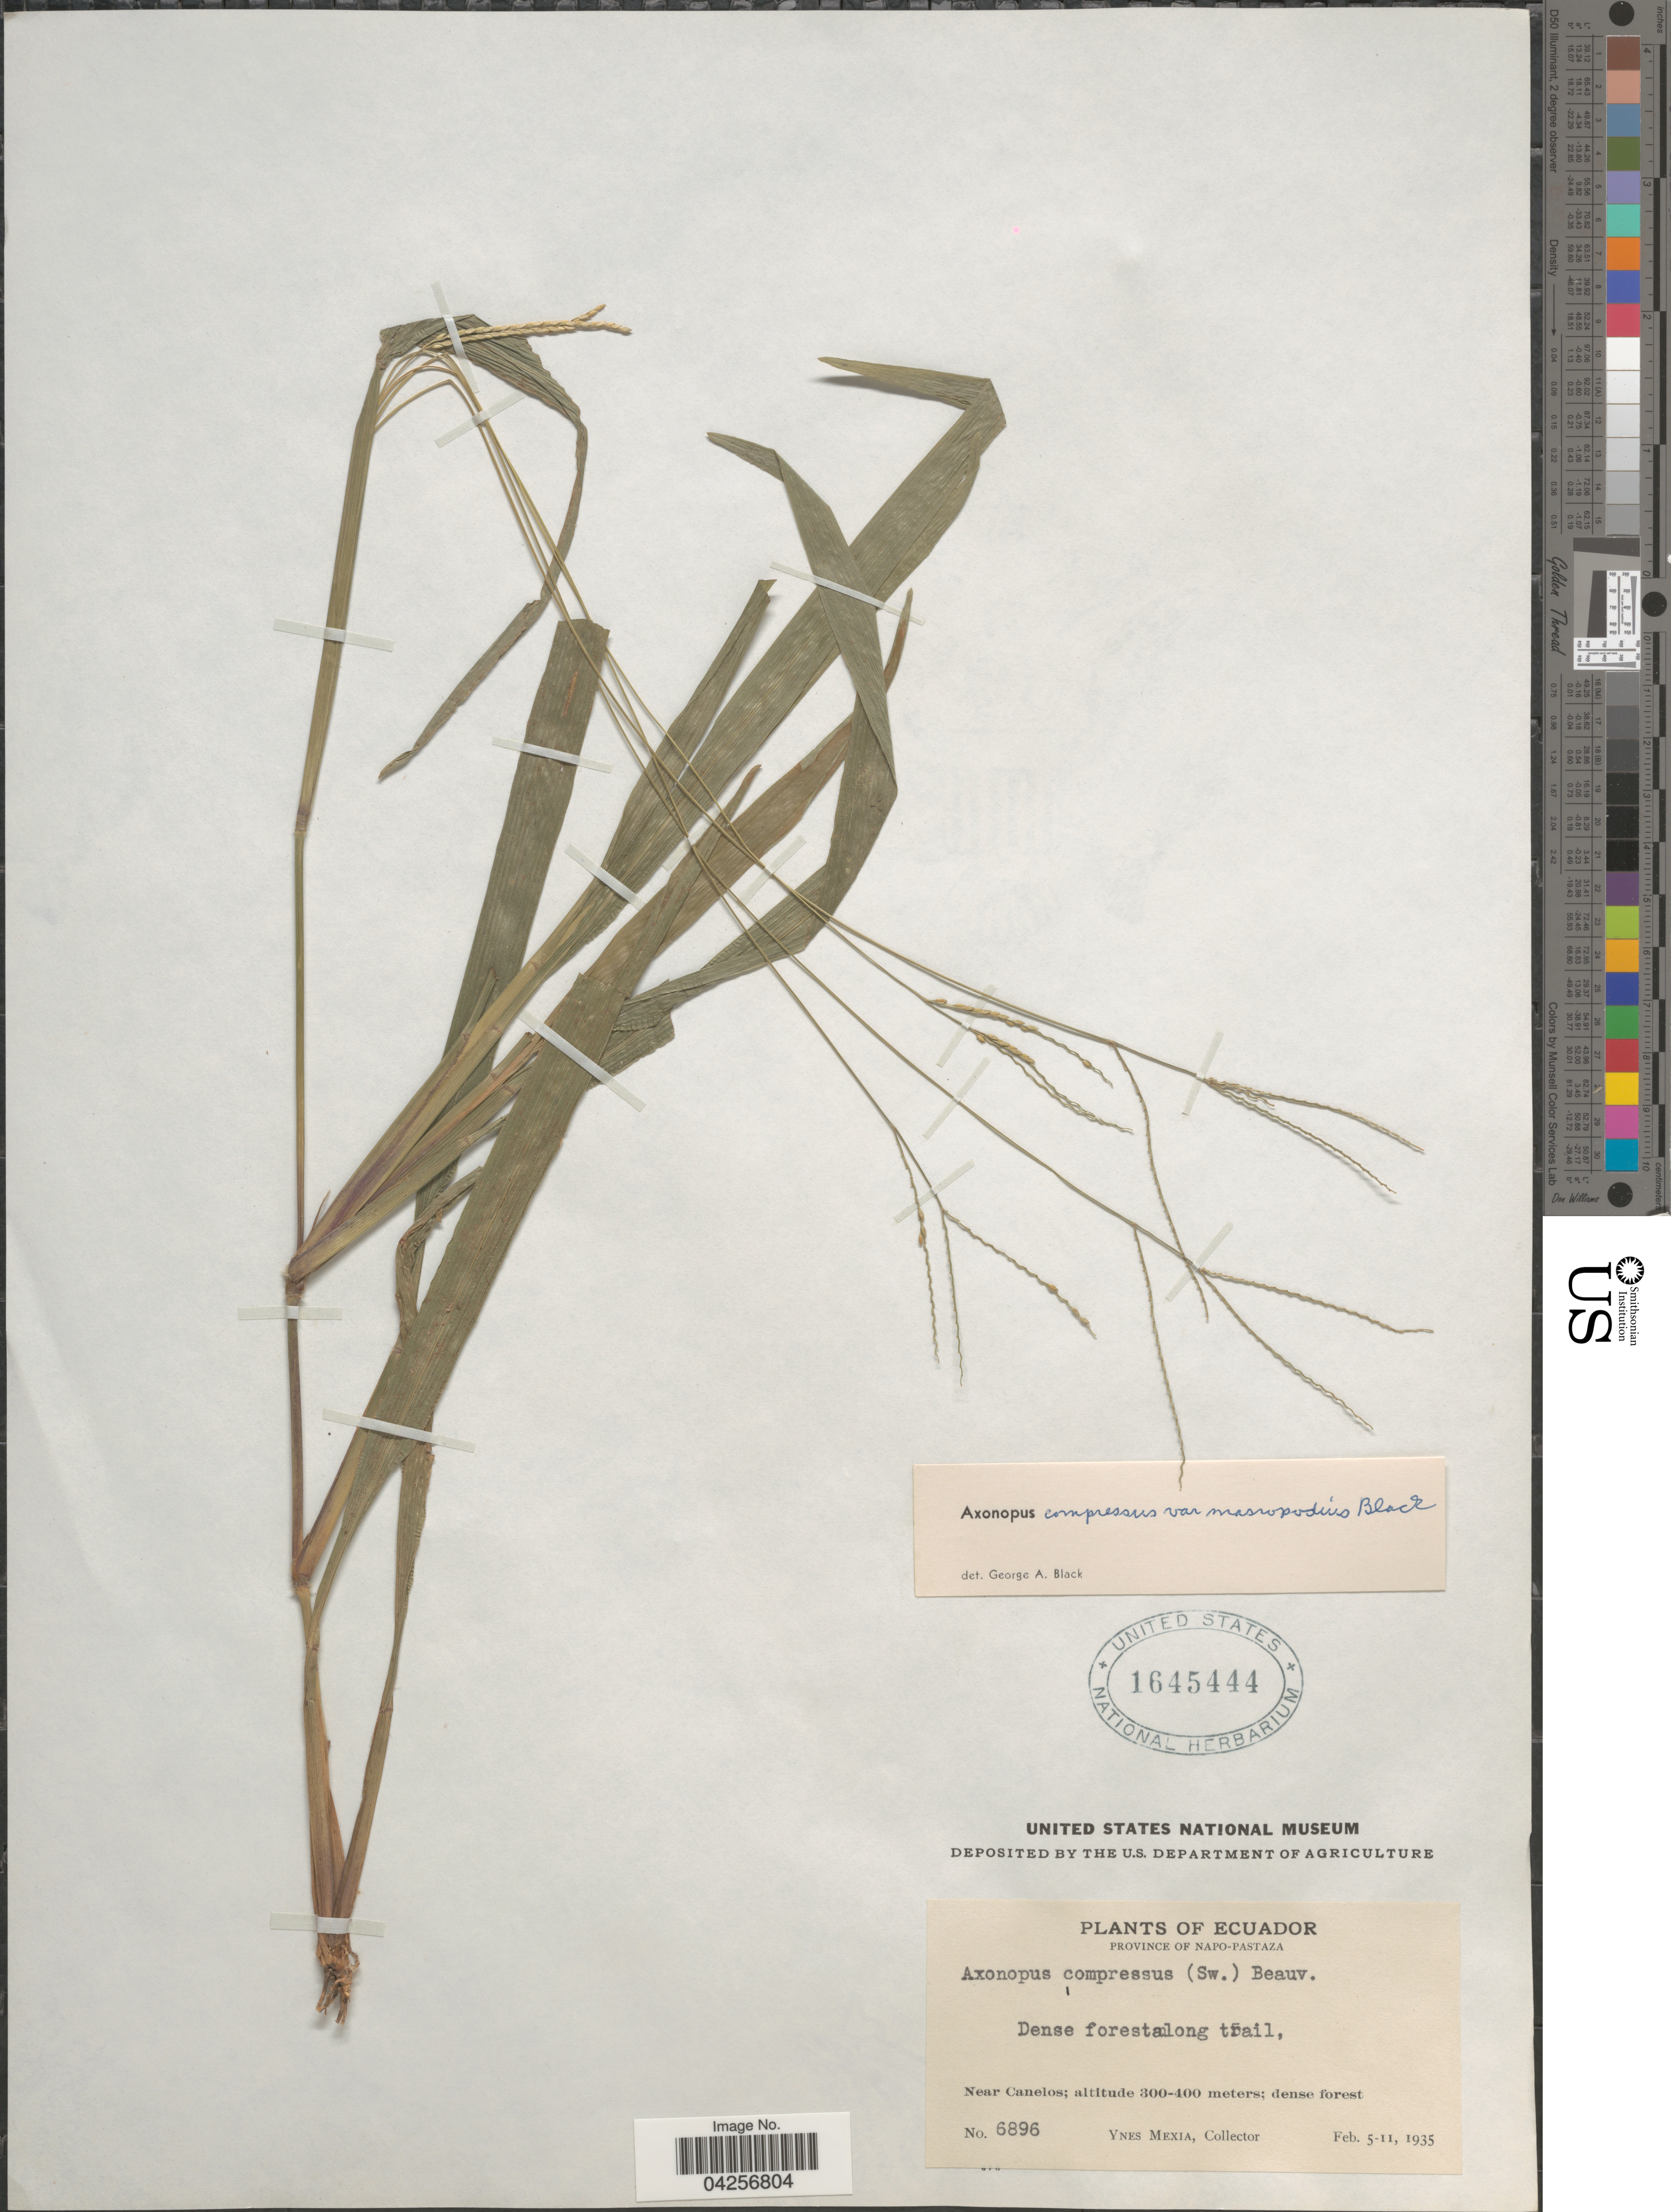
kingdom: Plantae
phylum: Tracheophyta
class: Liliopsida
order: Poales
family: Poaceae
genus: Axonopus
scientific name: Axonopus compressus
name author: (Sw.) P. Beauv.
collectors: Y. Mexia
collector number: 6896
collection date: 1935-02-05/1935-02-11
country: Ecuador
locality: Province Of Napo-Pastaza. Near Canelos.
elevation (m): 300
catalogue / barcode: US 1645444